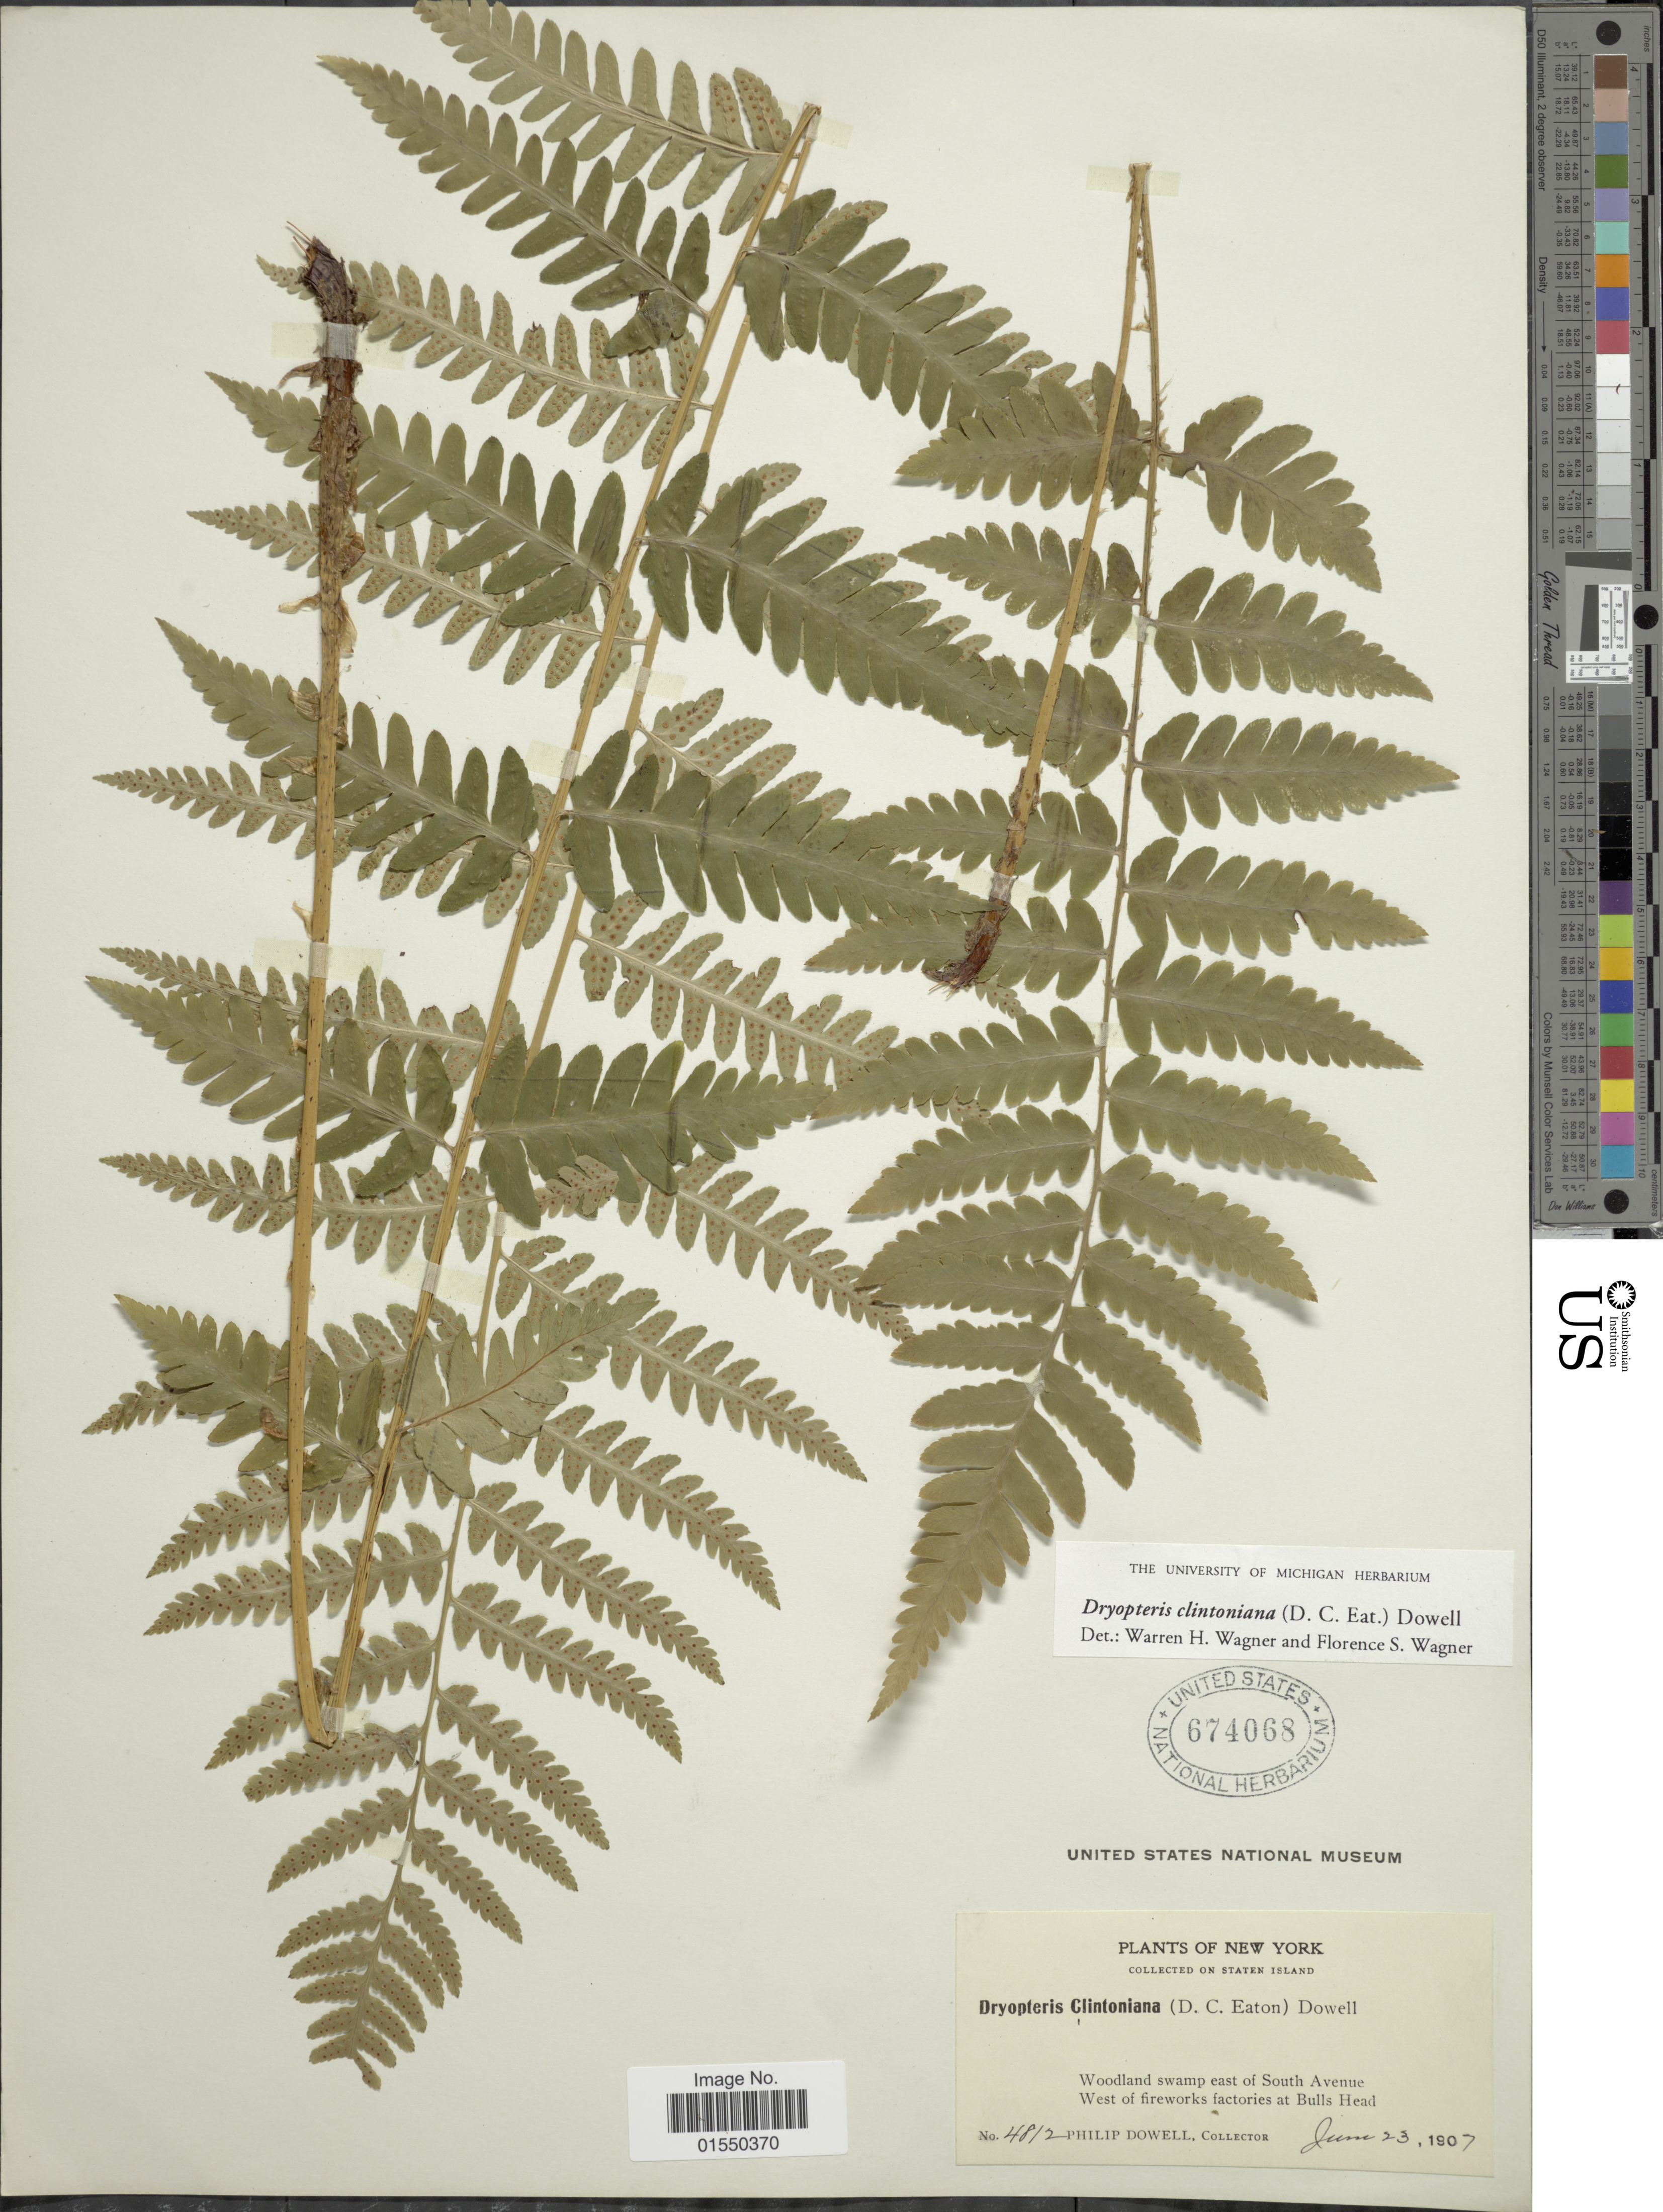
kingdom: Plantae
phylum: Tracheophyta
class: Polypodiopsida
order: Polypodiales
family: Dryopteridaceae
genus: Dryopteris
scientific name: Dryopteris clintoniana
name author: (D.C. Eaton) Dowell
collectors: P. Dowell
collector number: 4812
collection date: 1907-06-23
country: United States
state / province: New York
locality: Staten Island, woodland swamp east of South Avenue, West of fireworks factories at Bulls Head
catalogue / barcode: US 674068